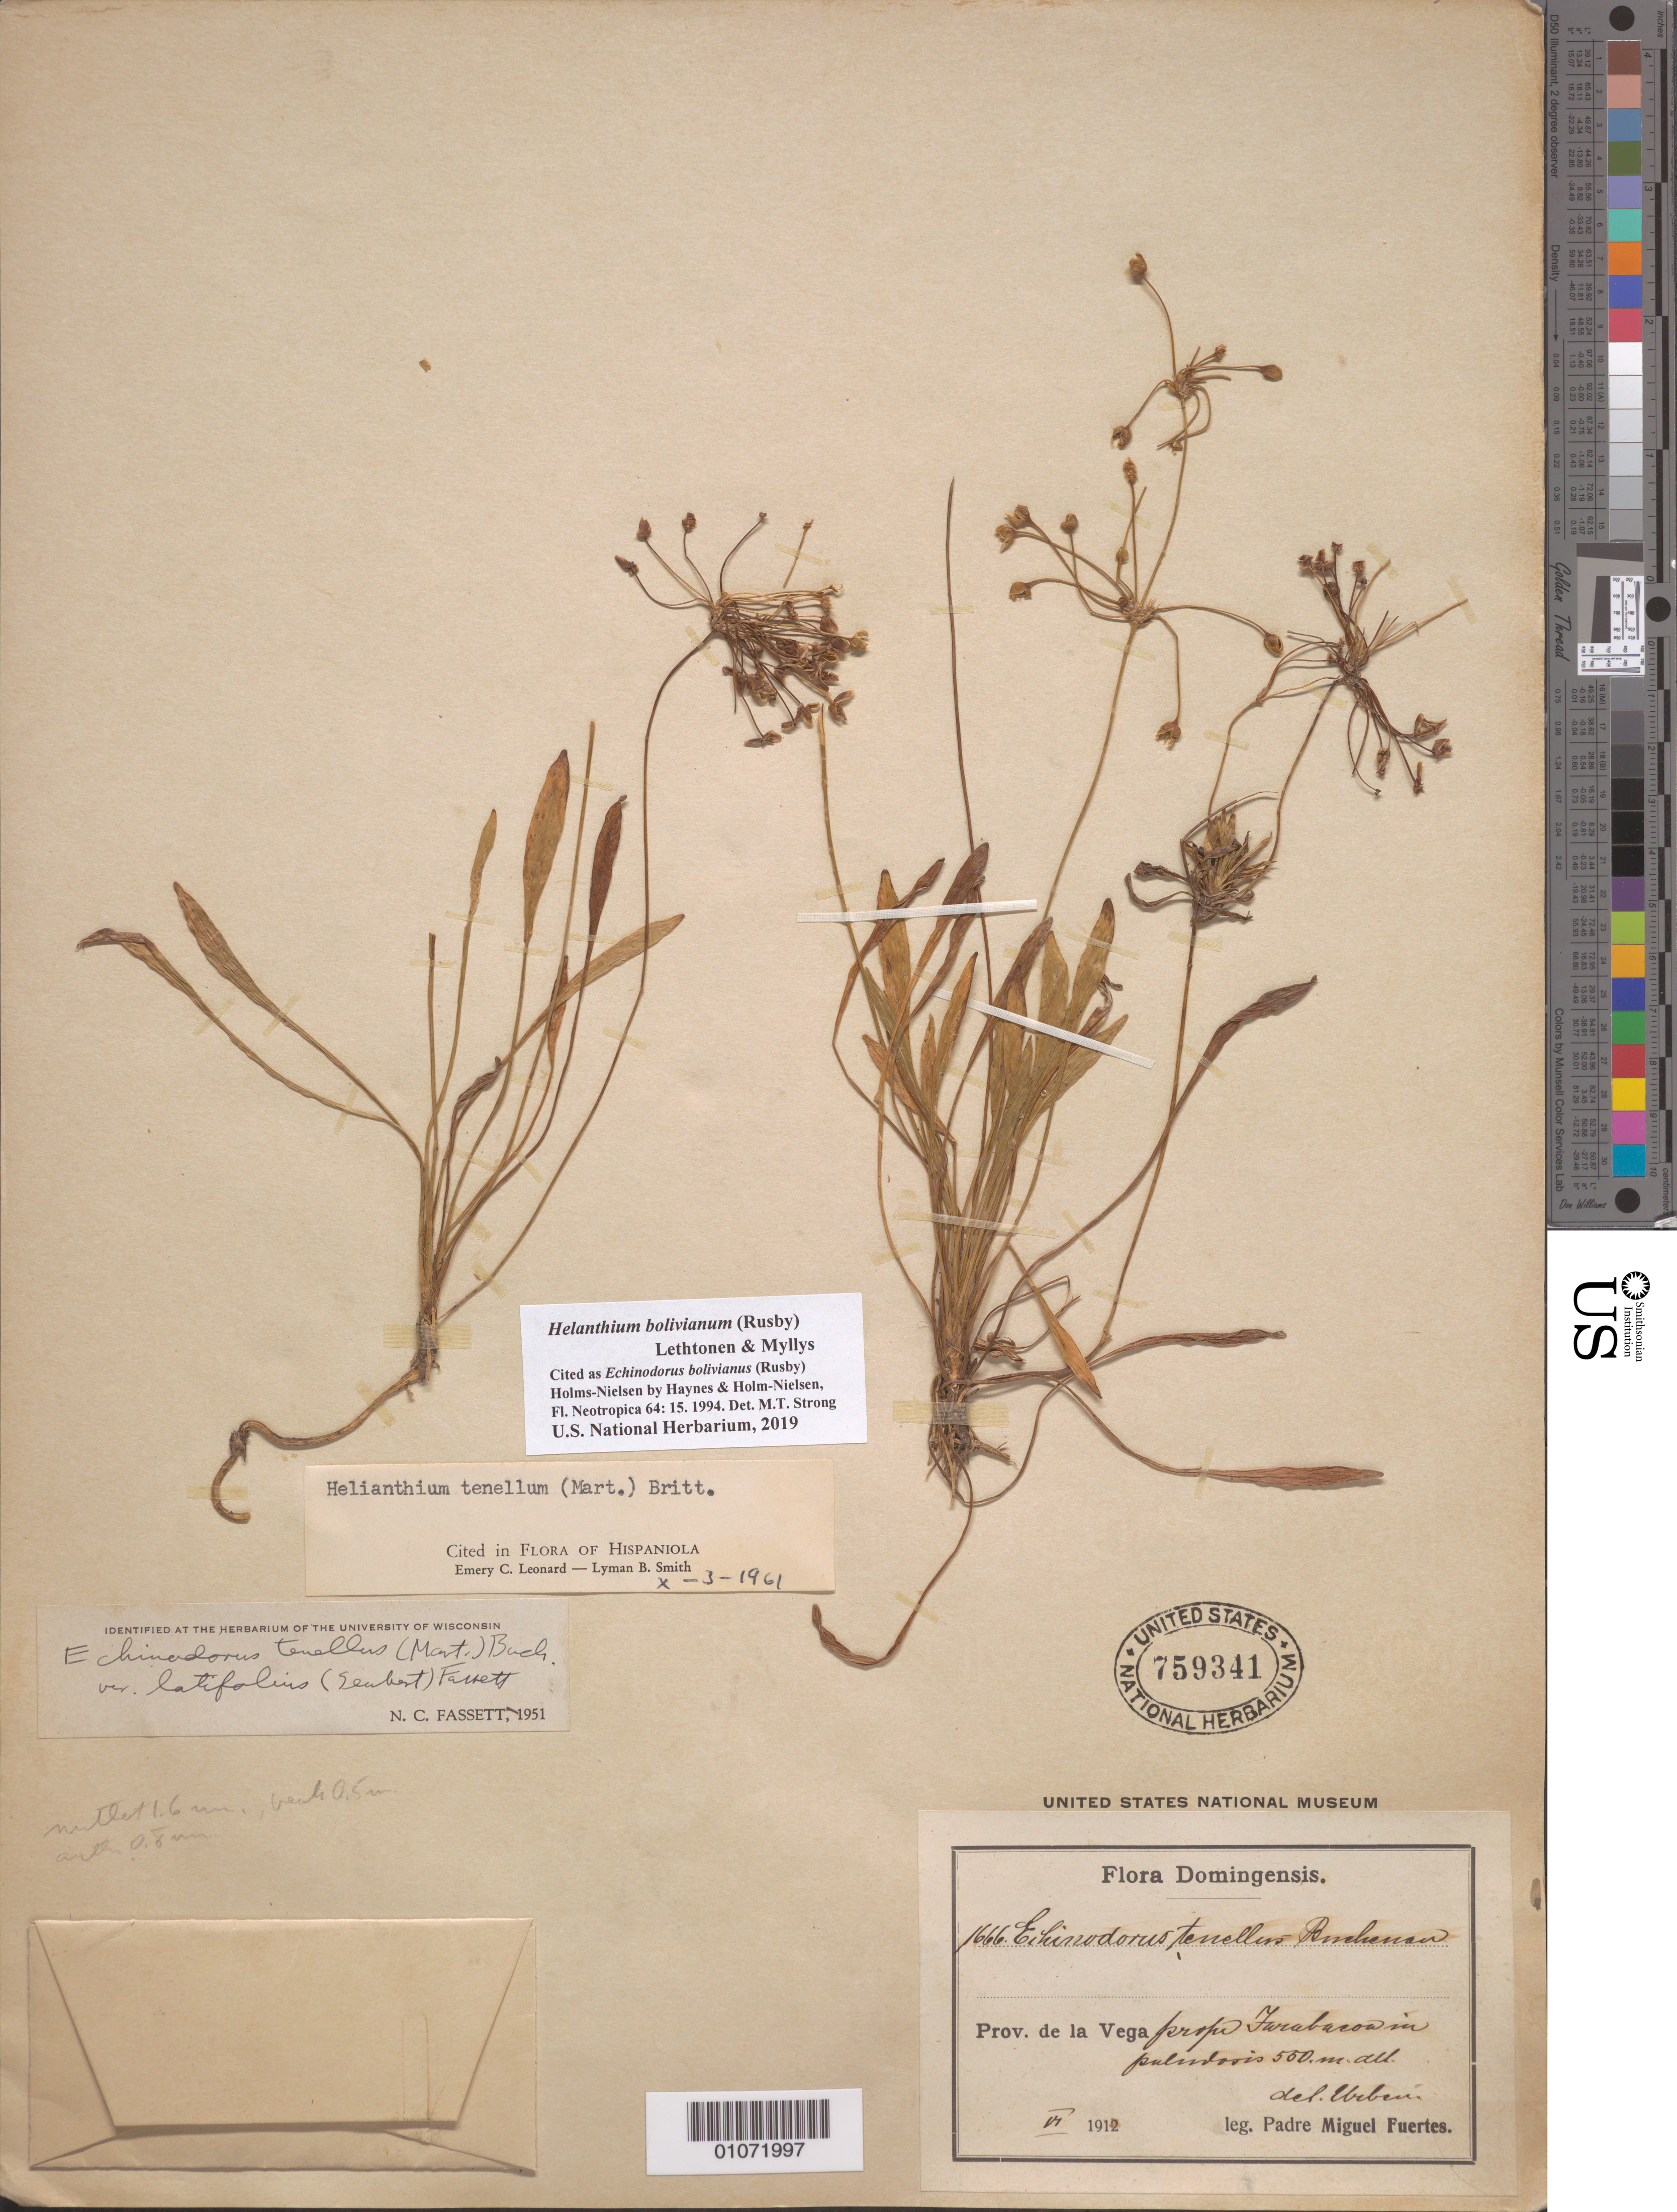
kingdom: Plantae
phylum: Tracheophyta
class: Liliopsida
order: Alismatales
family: Alismataceae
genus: Helanthium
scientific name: Helanthium bolivianum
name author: (Rusby) Lehtonen & Myllys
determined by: Strong, Mark T., (BOT), Smithsonian Institution - National Museum of Natural History (UNITED STATES)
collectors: P. Fuertes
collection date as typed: Jun 1912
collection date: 1912-06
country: Dominican Republic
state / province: La Vega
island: Hispaniola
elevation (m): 500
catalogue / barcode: US 759341